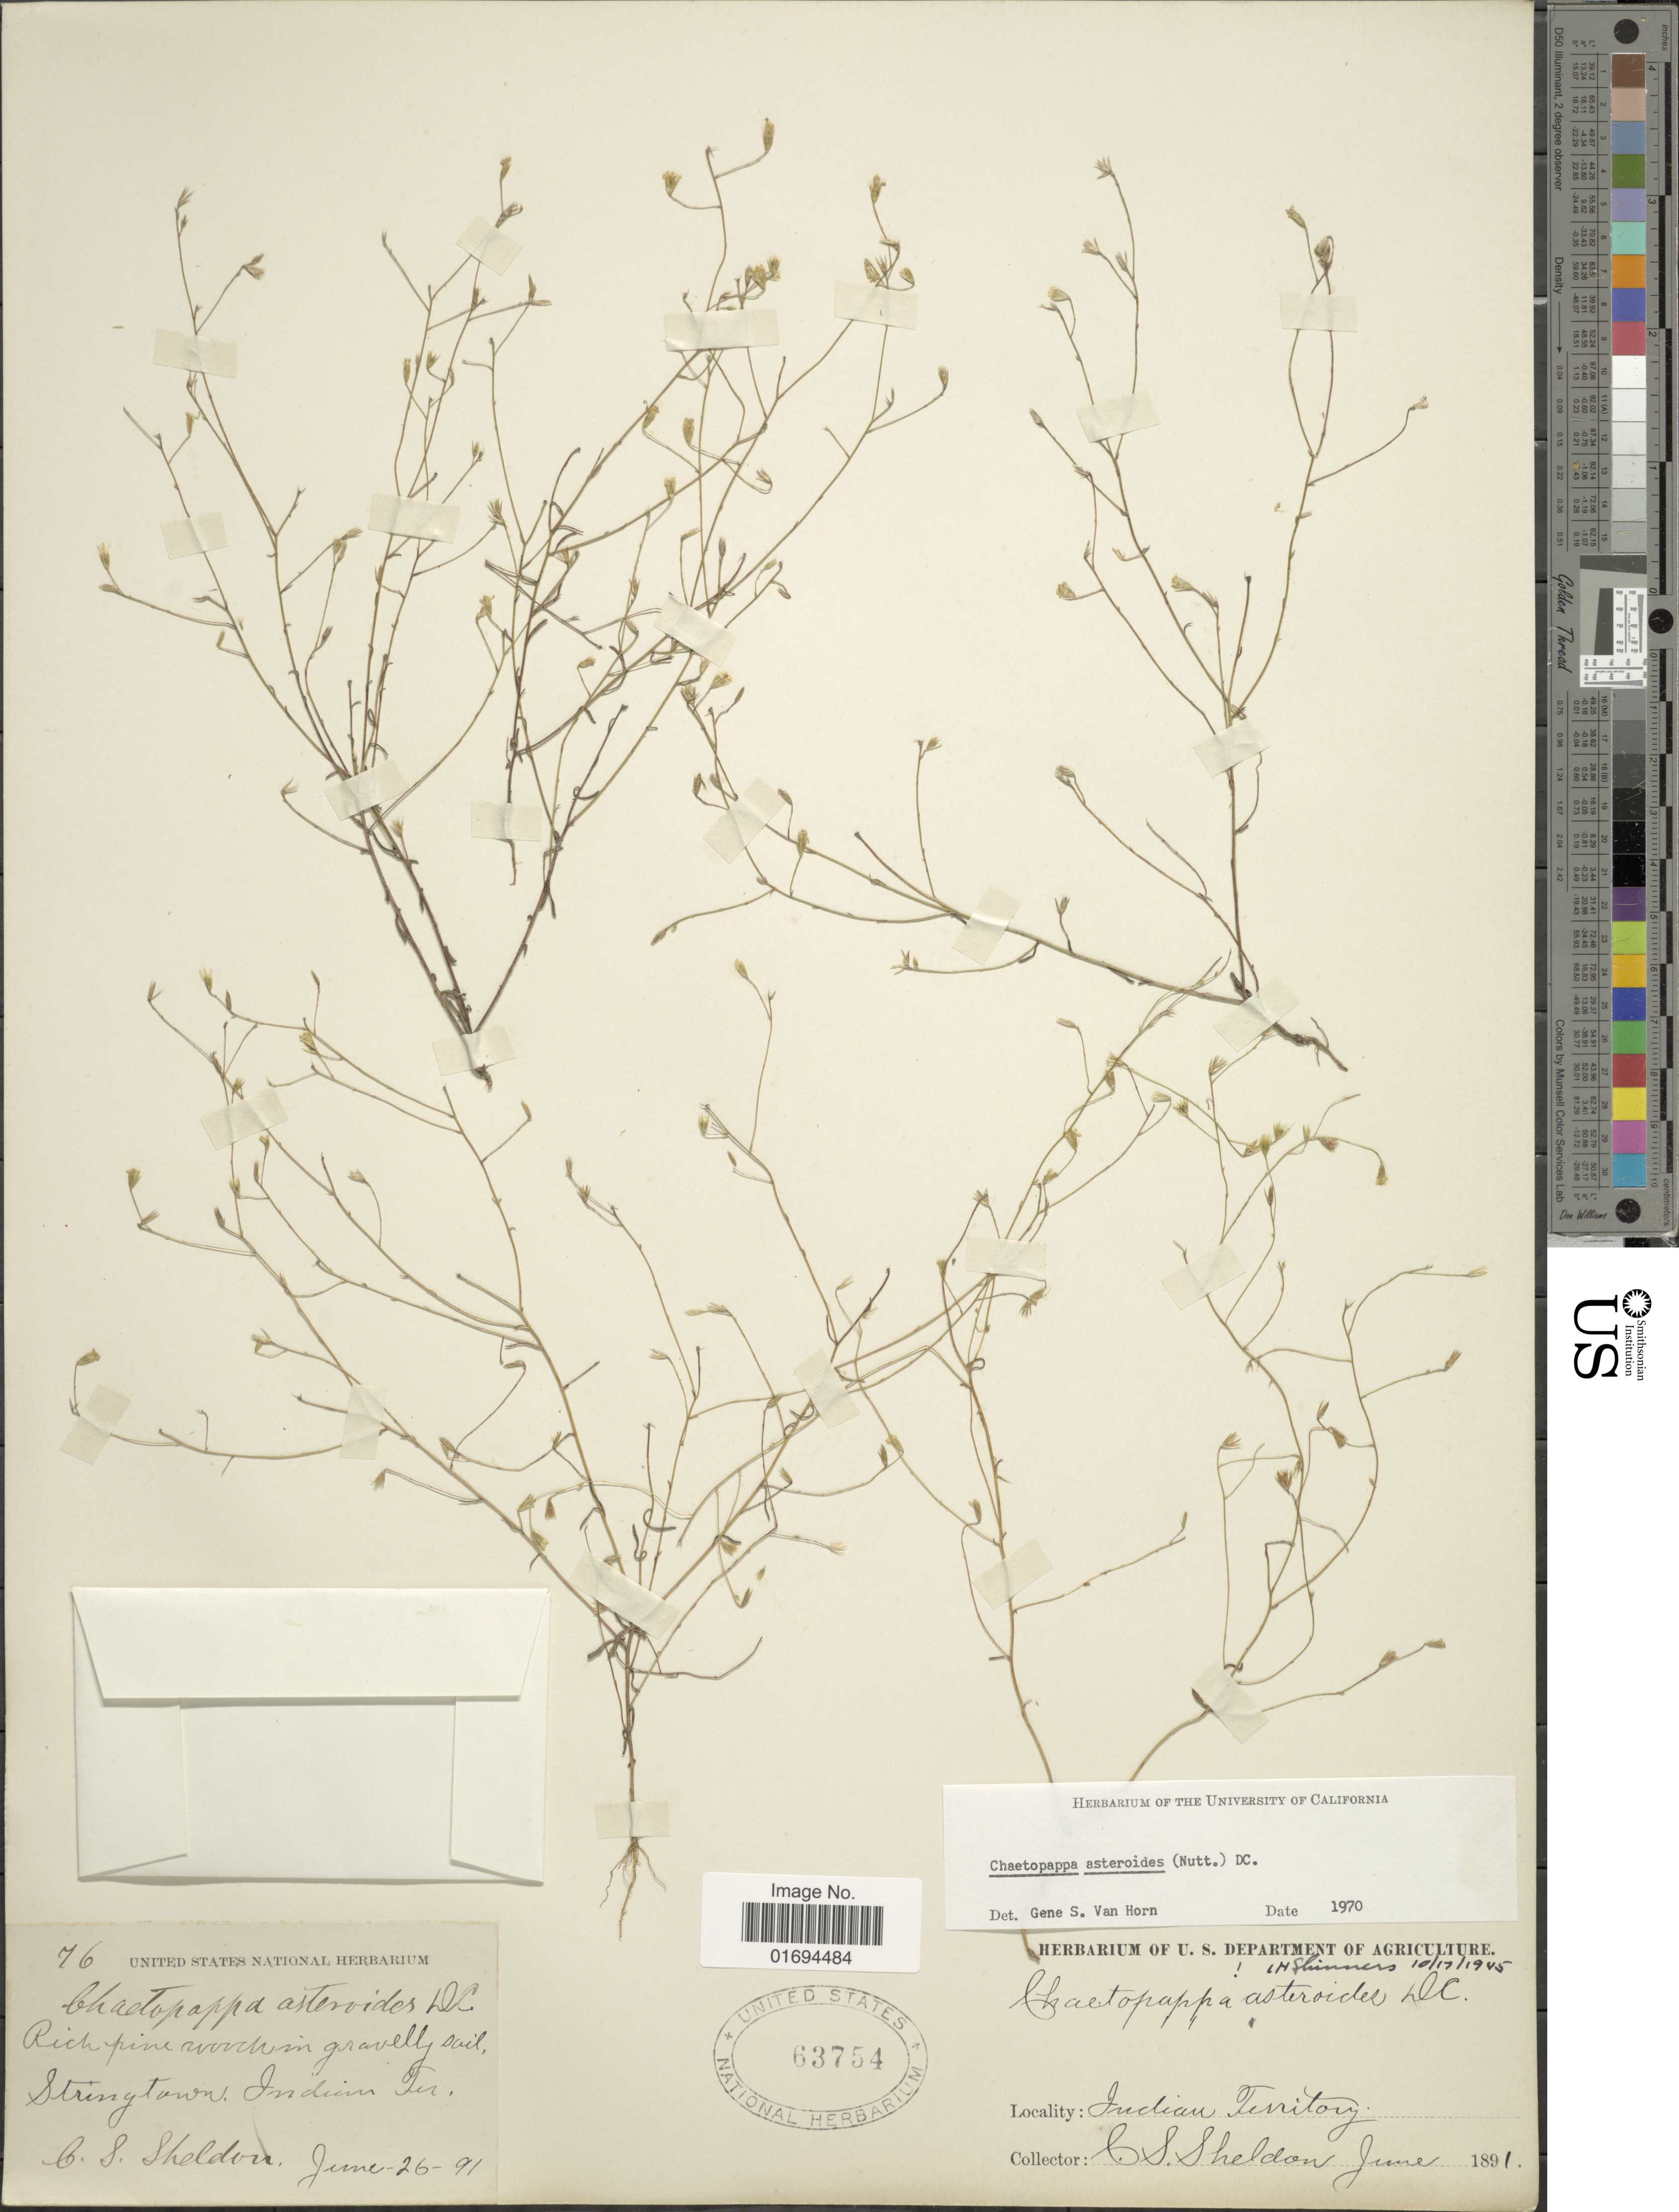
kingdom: Plantae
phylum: Tracheophyta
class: Magnoliopsida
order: Asterales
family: Asteraceae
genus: Chaetopappa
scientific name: Chaetopappa asteroides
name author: (Nutt.) DC.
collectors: C. S. Sheldon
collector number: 76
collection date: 1891-06-26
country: United States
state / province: Oklahoma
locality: Stringtown, Indian Territory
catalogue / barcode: US 63754